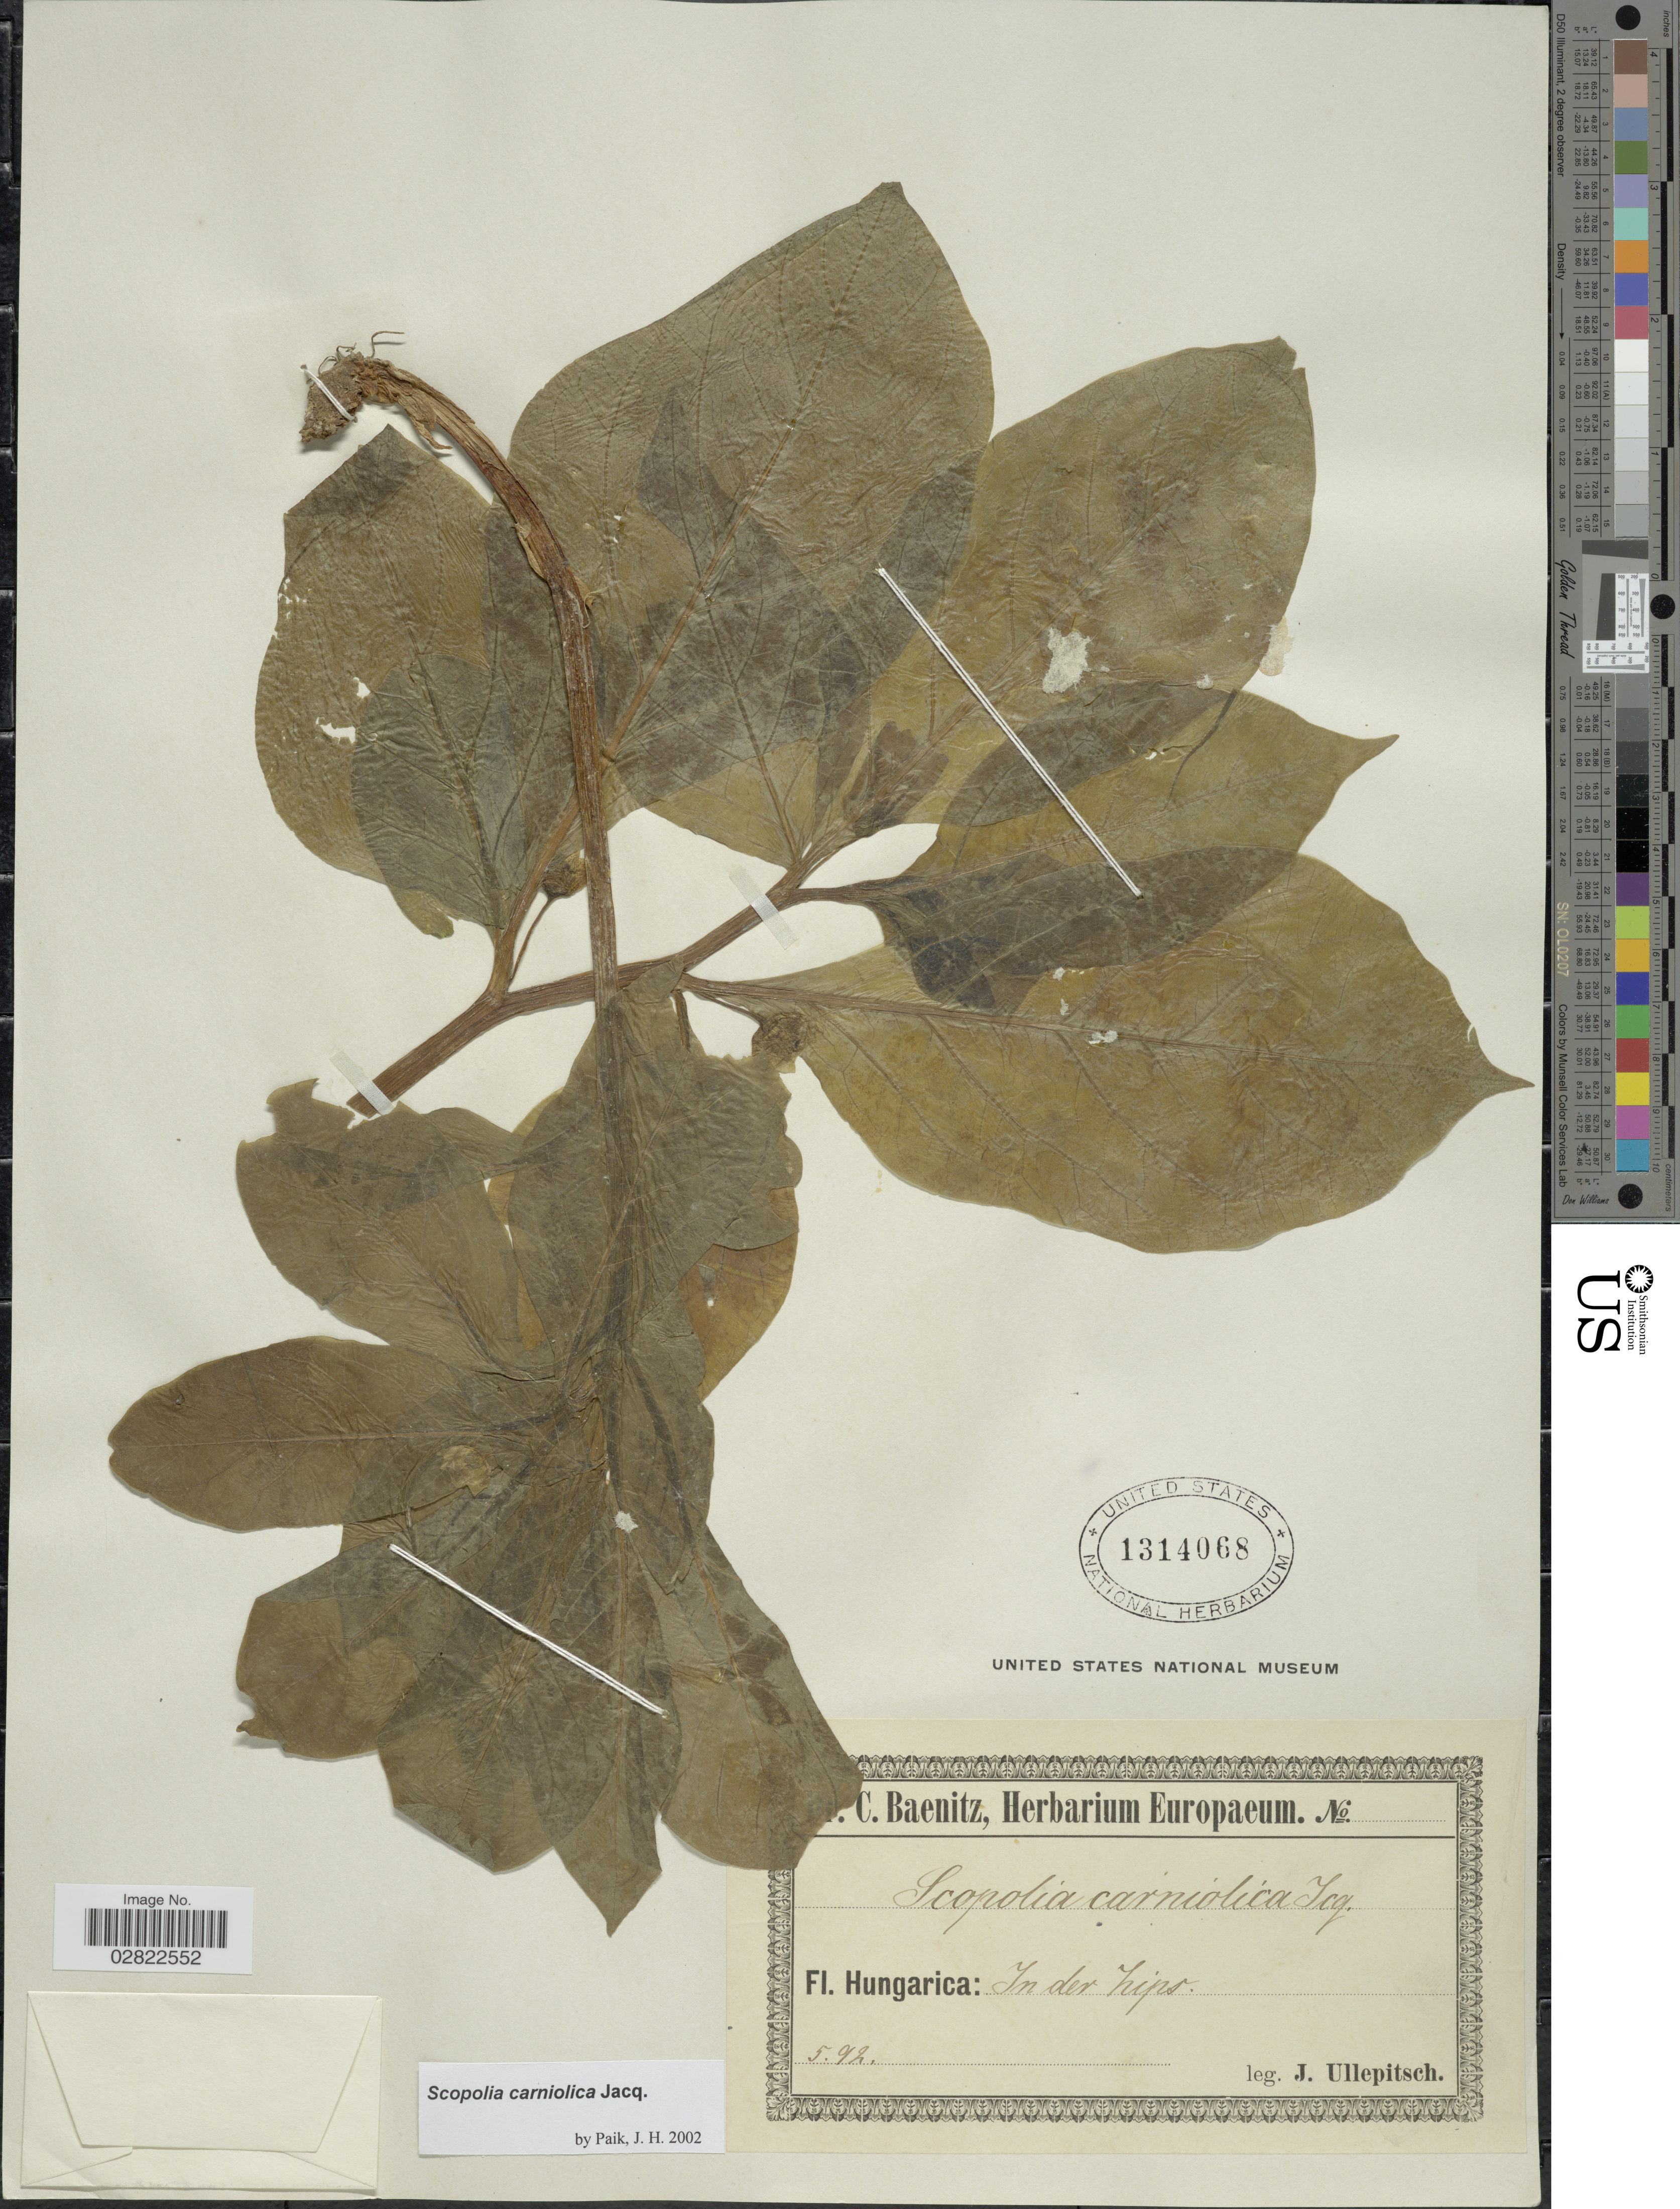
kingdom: Plantae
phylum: Tracheophyta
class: Magnoliopsida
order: Solanales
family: Solanaceae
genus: Scopolia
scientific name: Scopolia carniolica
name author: Jacq.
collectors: J. Ullepitsch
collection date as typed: Transcribed d/m/y: /5/92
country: Hungary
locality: Hungarica: In der Lips.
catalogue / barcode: US 1314068